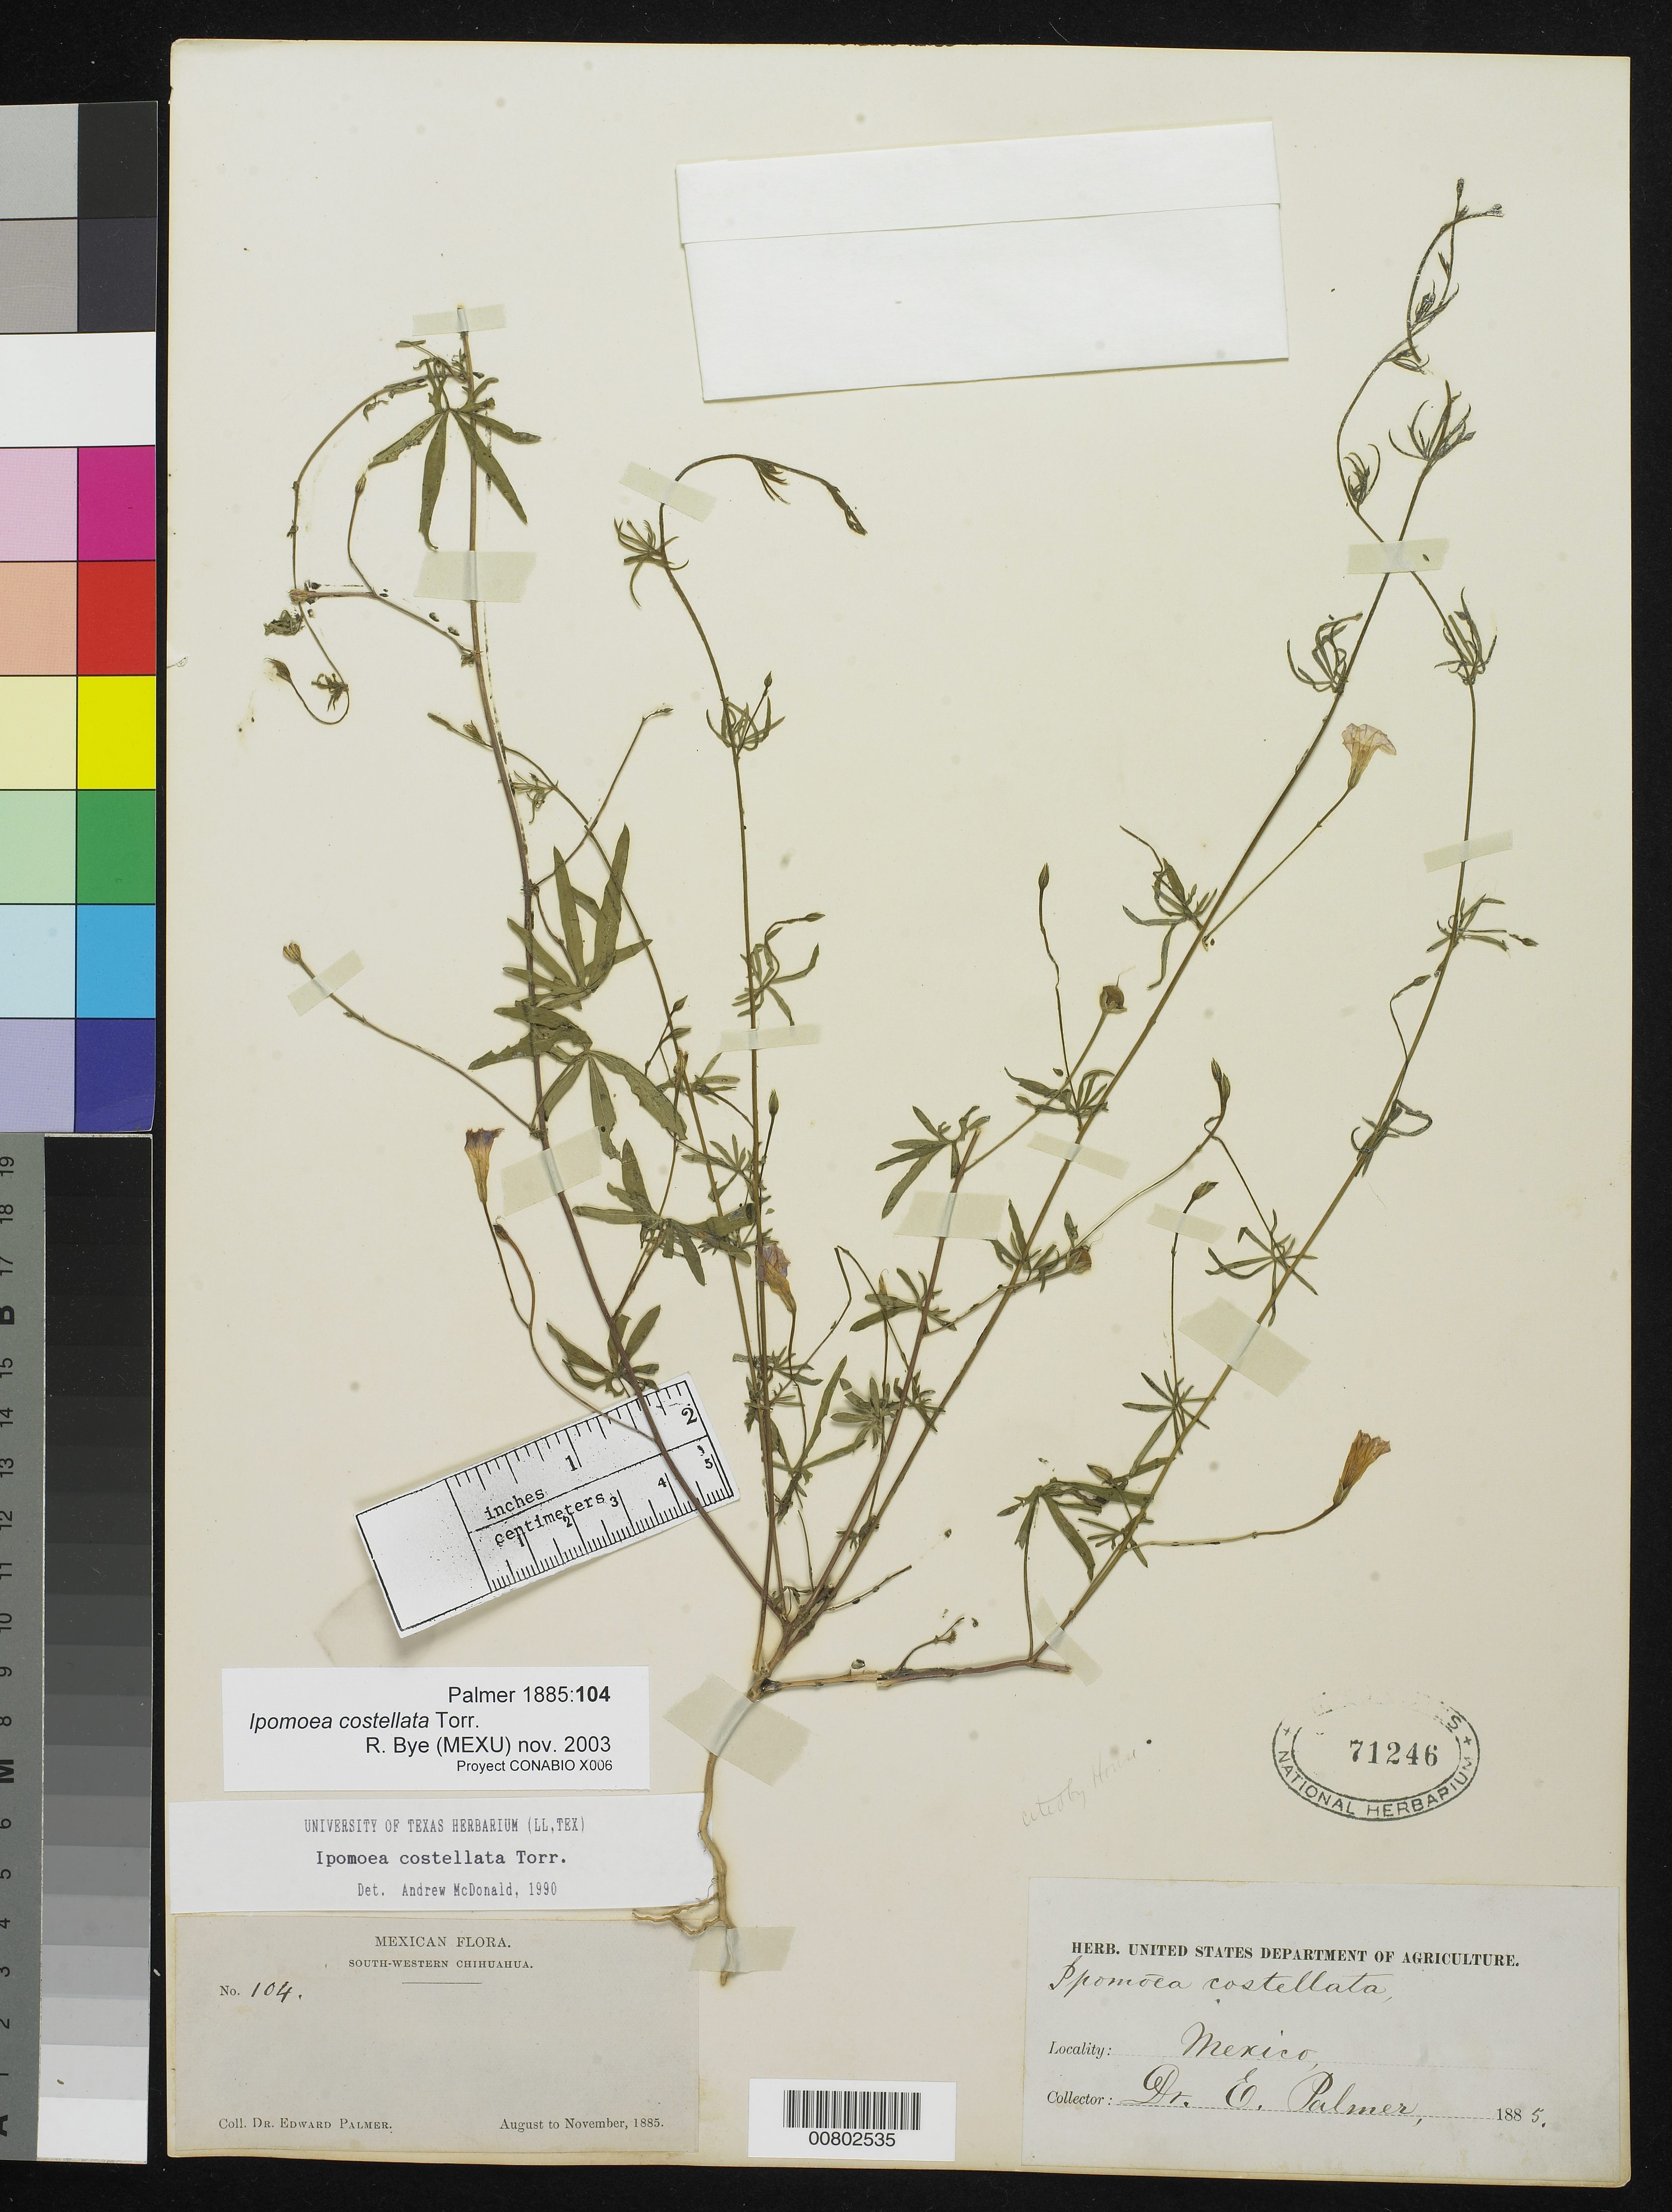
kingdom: Plantae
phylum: Tracheophyta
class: Magnoliopsida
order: Solanales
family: Convolvulaceae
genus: Ipomoea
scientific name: Ipomoea costellata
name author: Torr.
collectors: E. Palmer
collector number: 104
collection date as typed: Aug 1885 to -- Nov 1885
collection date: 1885-08/1885-11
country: Mexico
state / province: Chihuahua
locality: SW Chihuahua.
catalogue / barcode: US 71246